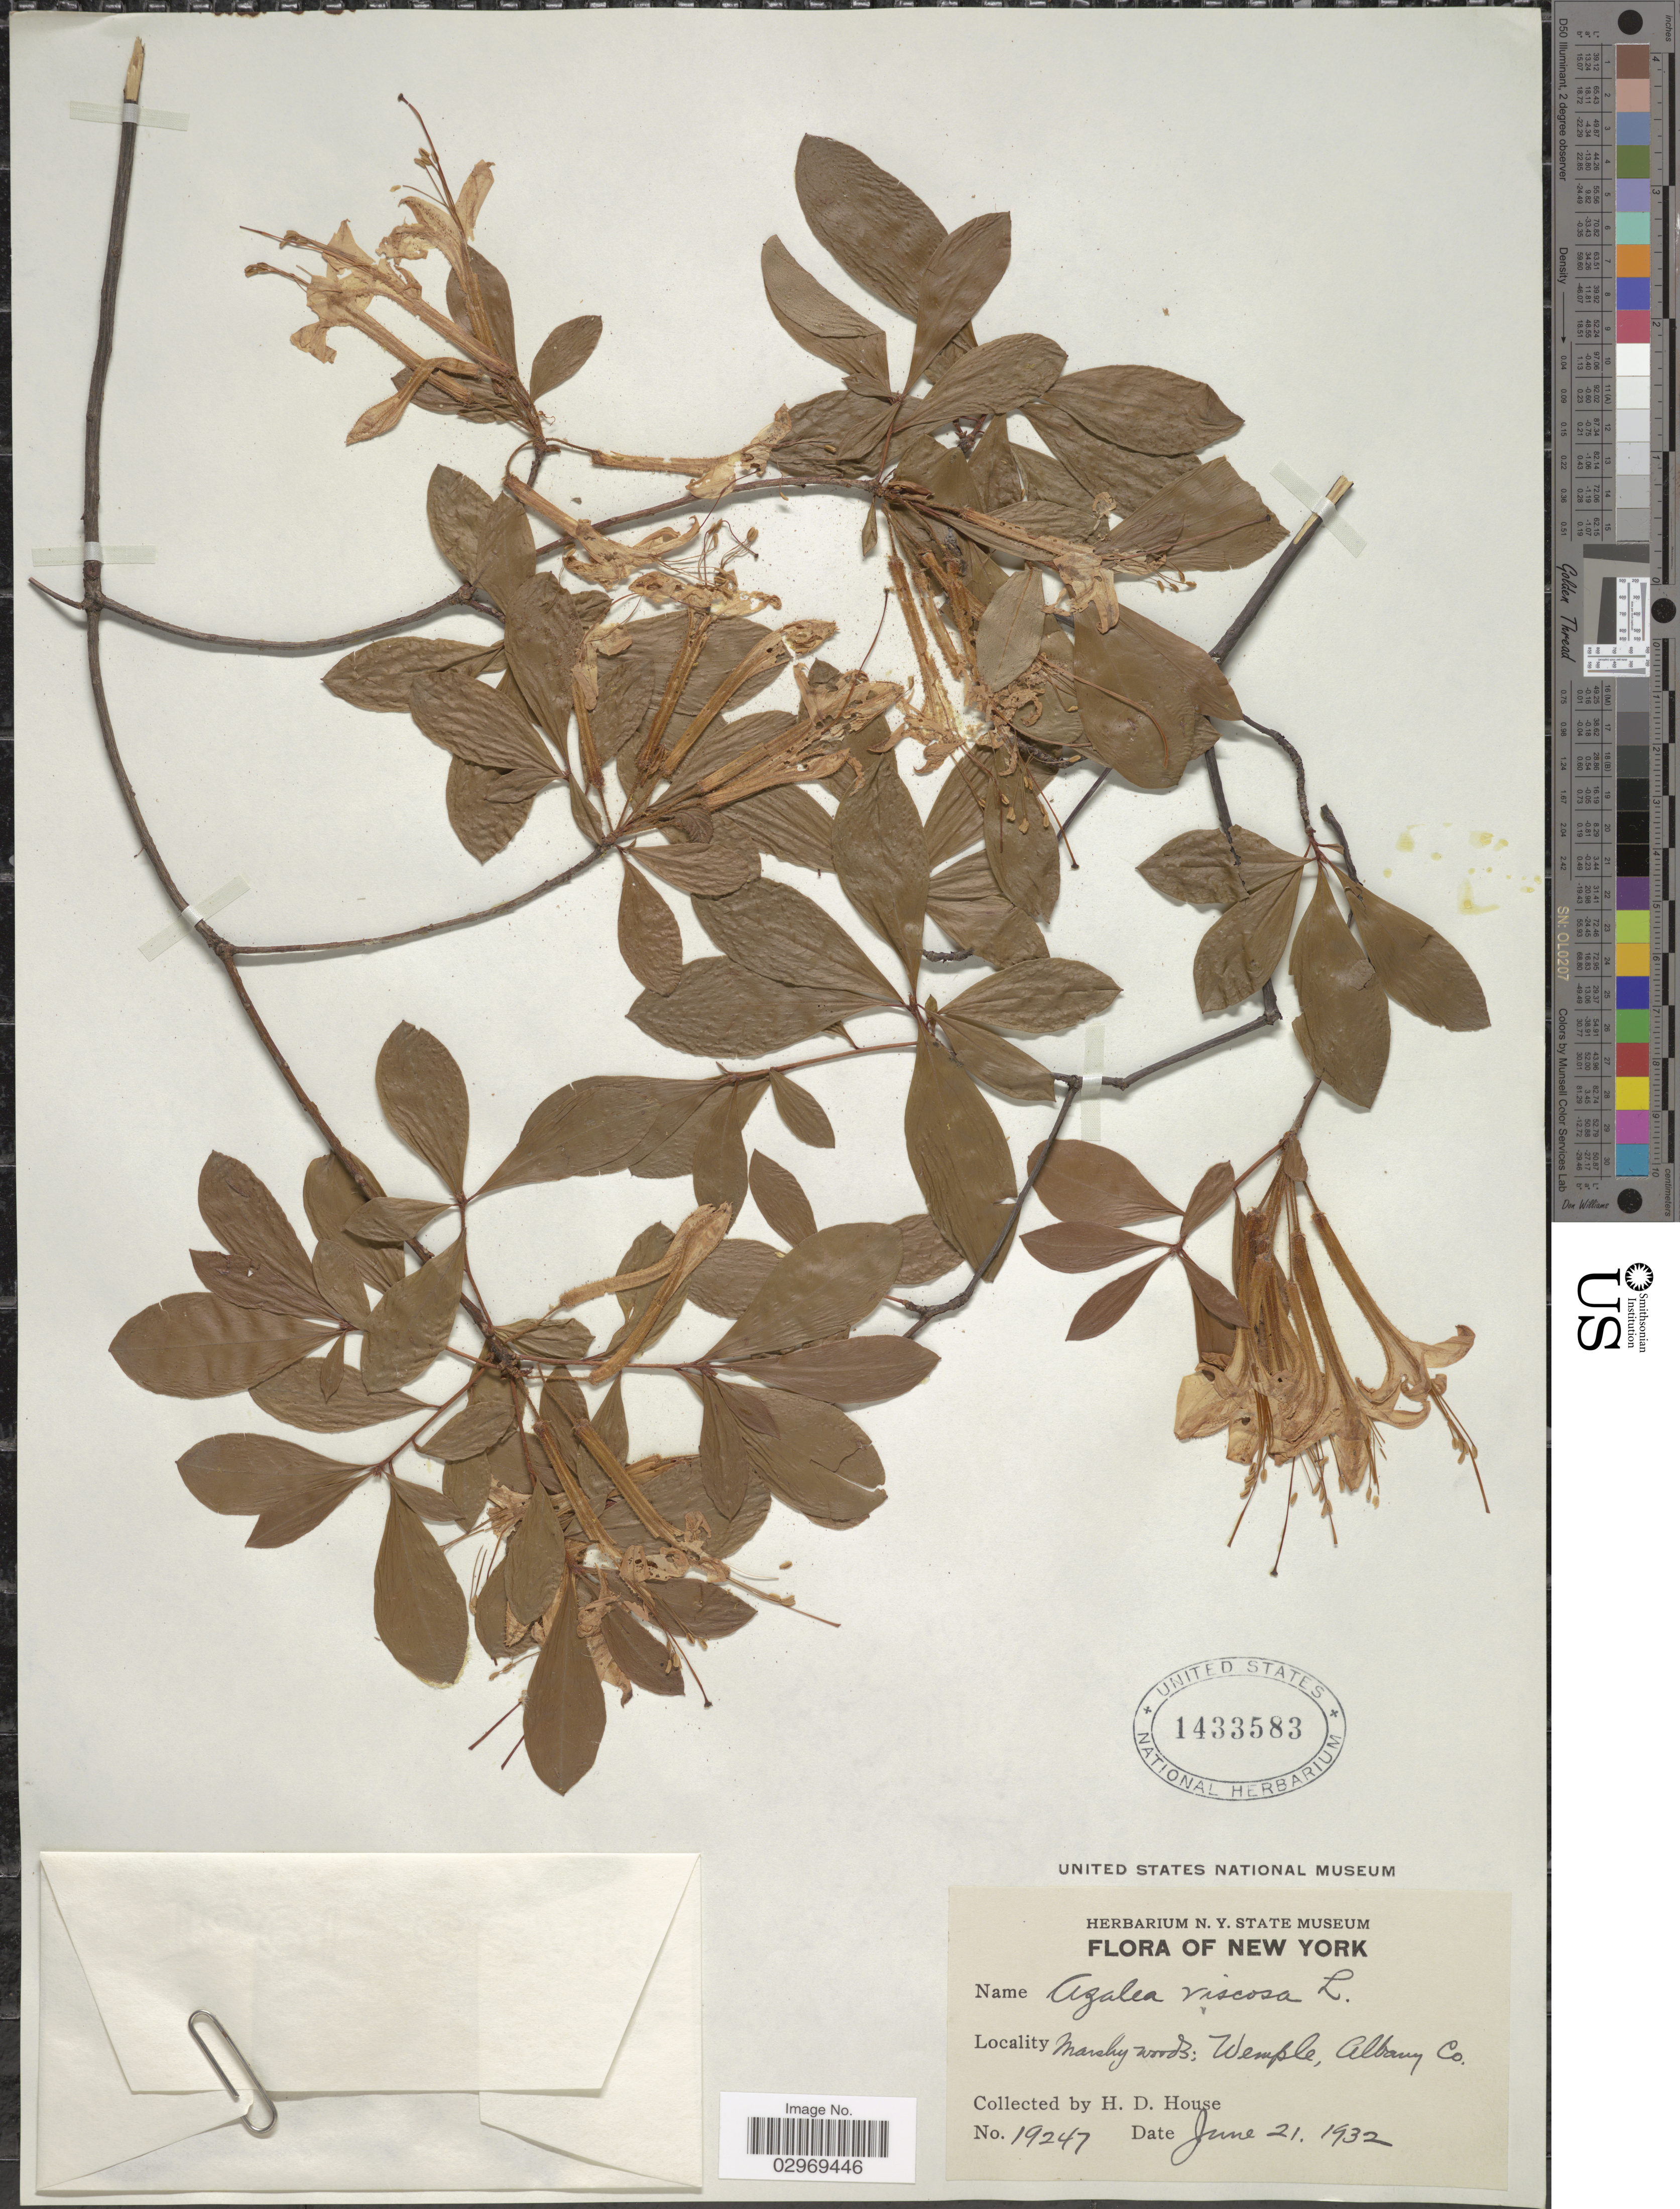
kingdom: Plantae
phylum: Tracheophyta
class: Magnoliopsida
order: Ericales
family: Ericaceae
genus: Rhododendron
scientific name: Rhododendron viscosum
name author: (L.) Torr.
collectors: H. D. House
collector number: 19247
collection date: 1932-06-21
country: United States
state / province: New York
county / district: Albany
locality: Marshy woods, Wemple, Albany Co.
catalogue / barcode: US 1433583